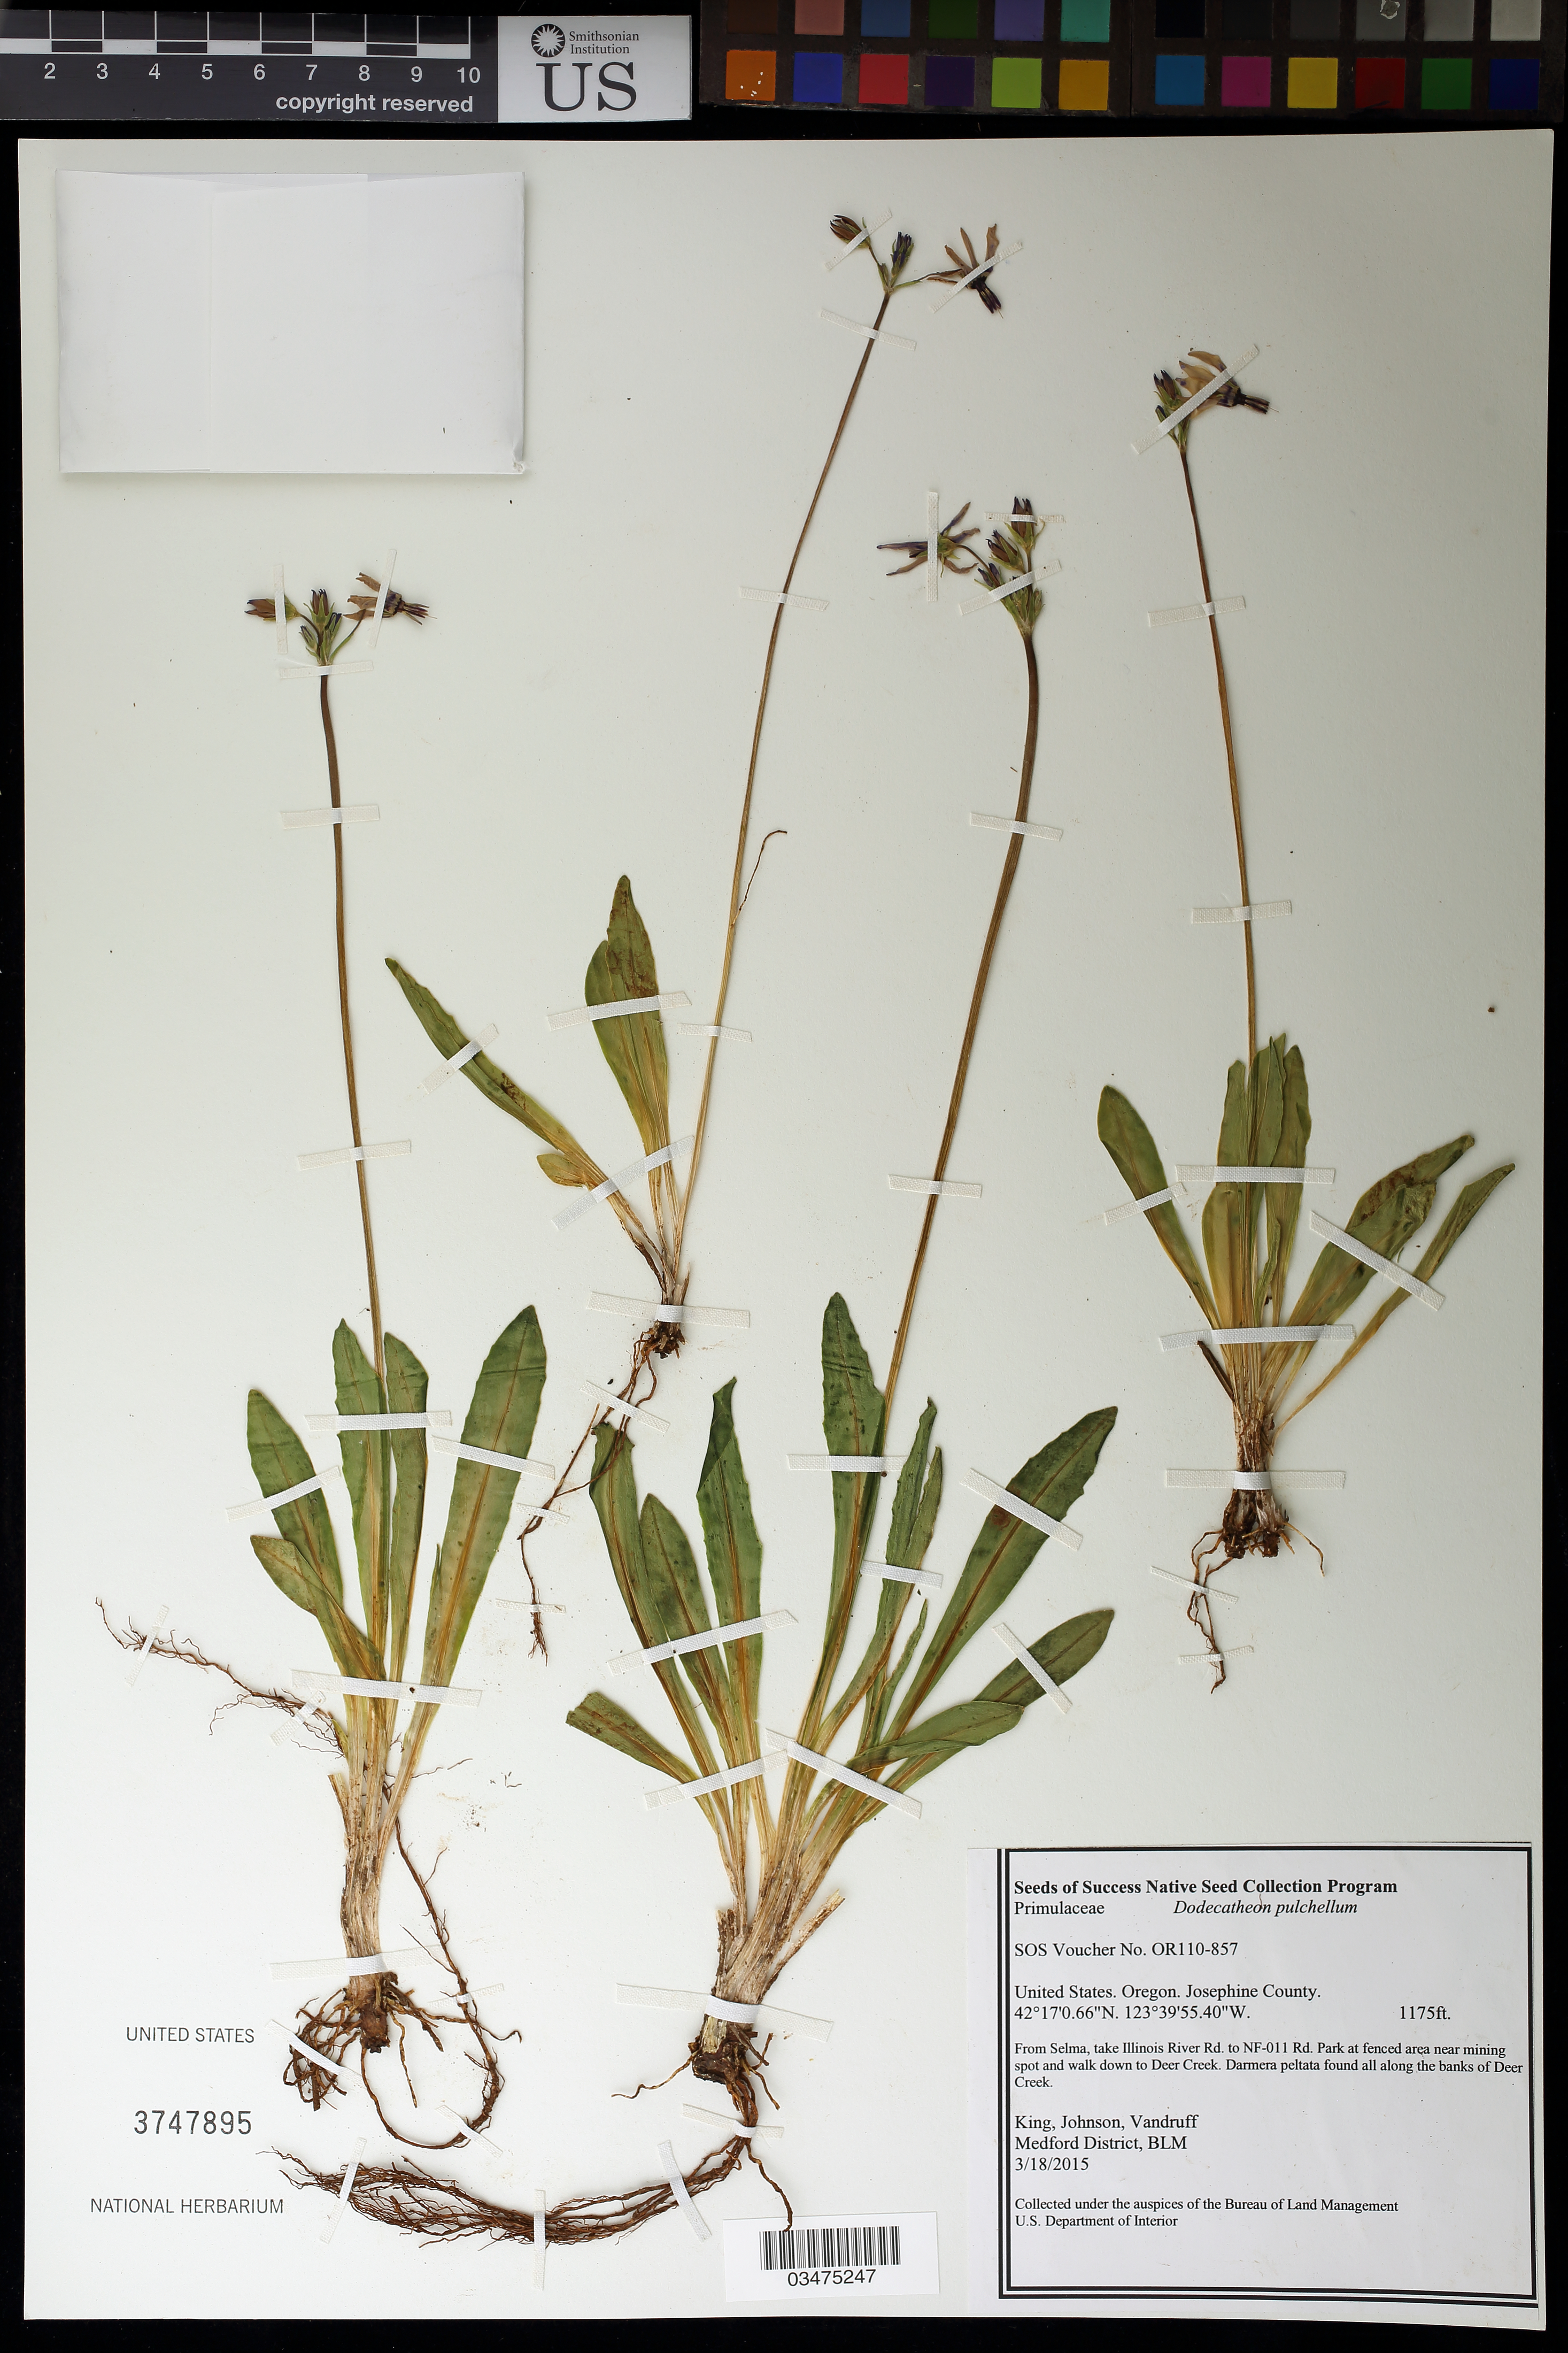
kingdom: Plantae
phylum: Tracheophyta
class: Magnoliopsida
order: Ericales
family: Primulaceae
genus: Dodecatheon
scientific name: Dodecatheon pulchellum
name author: (Raf.) Merr.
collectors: King, --, -- Johnson & -. Vandruff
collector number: OR110-857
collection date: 2015-03-18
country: United States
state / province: Oregon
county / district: Josephine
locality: Along the bank of Deer Creek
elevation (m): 358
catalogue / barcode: US 3747895